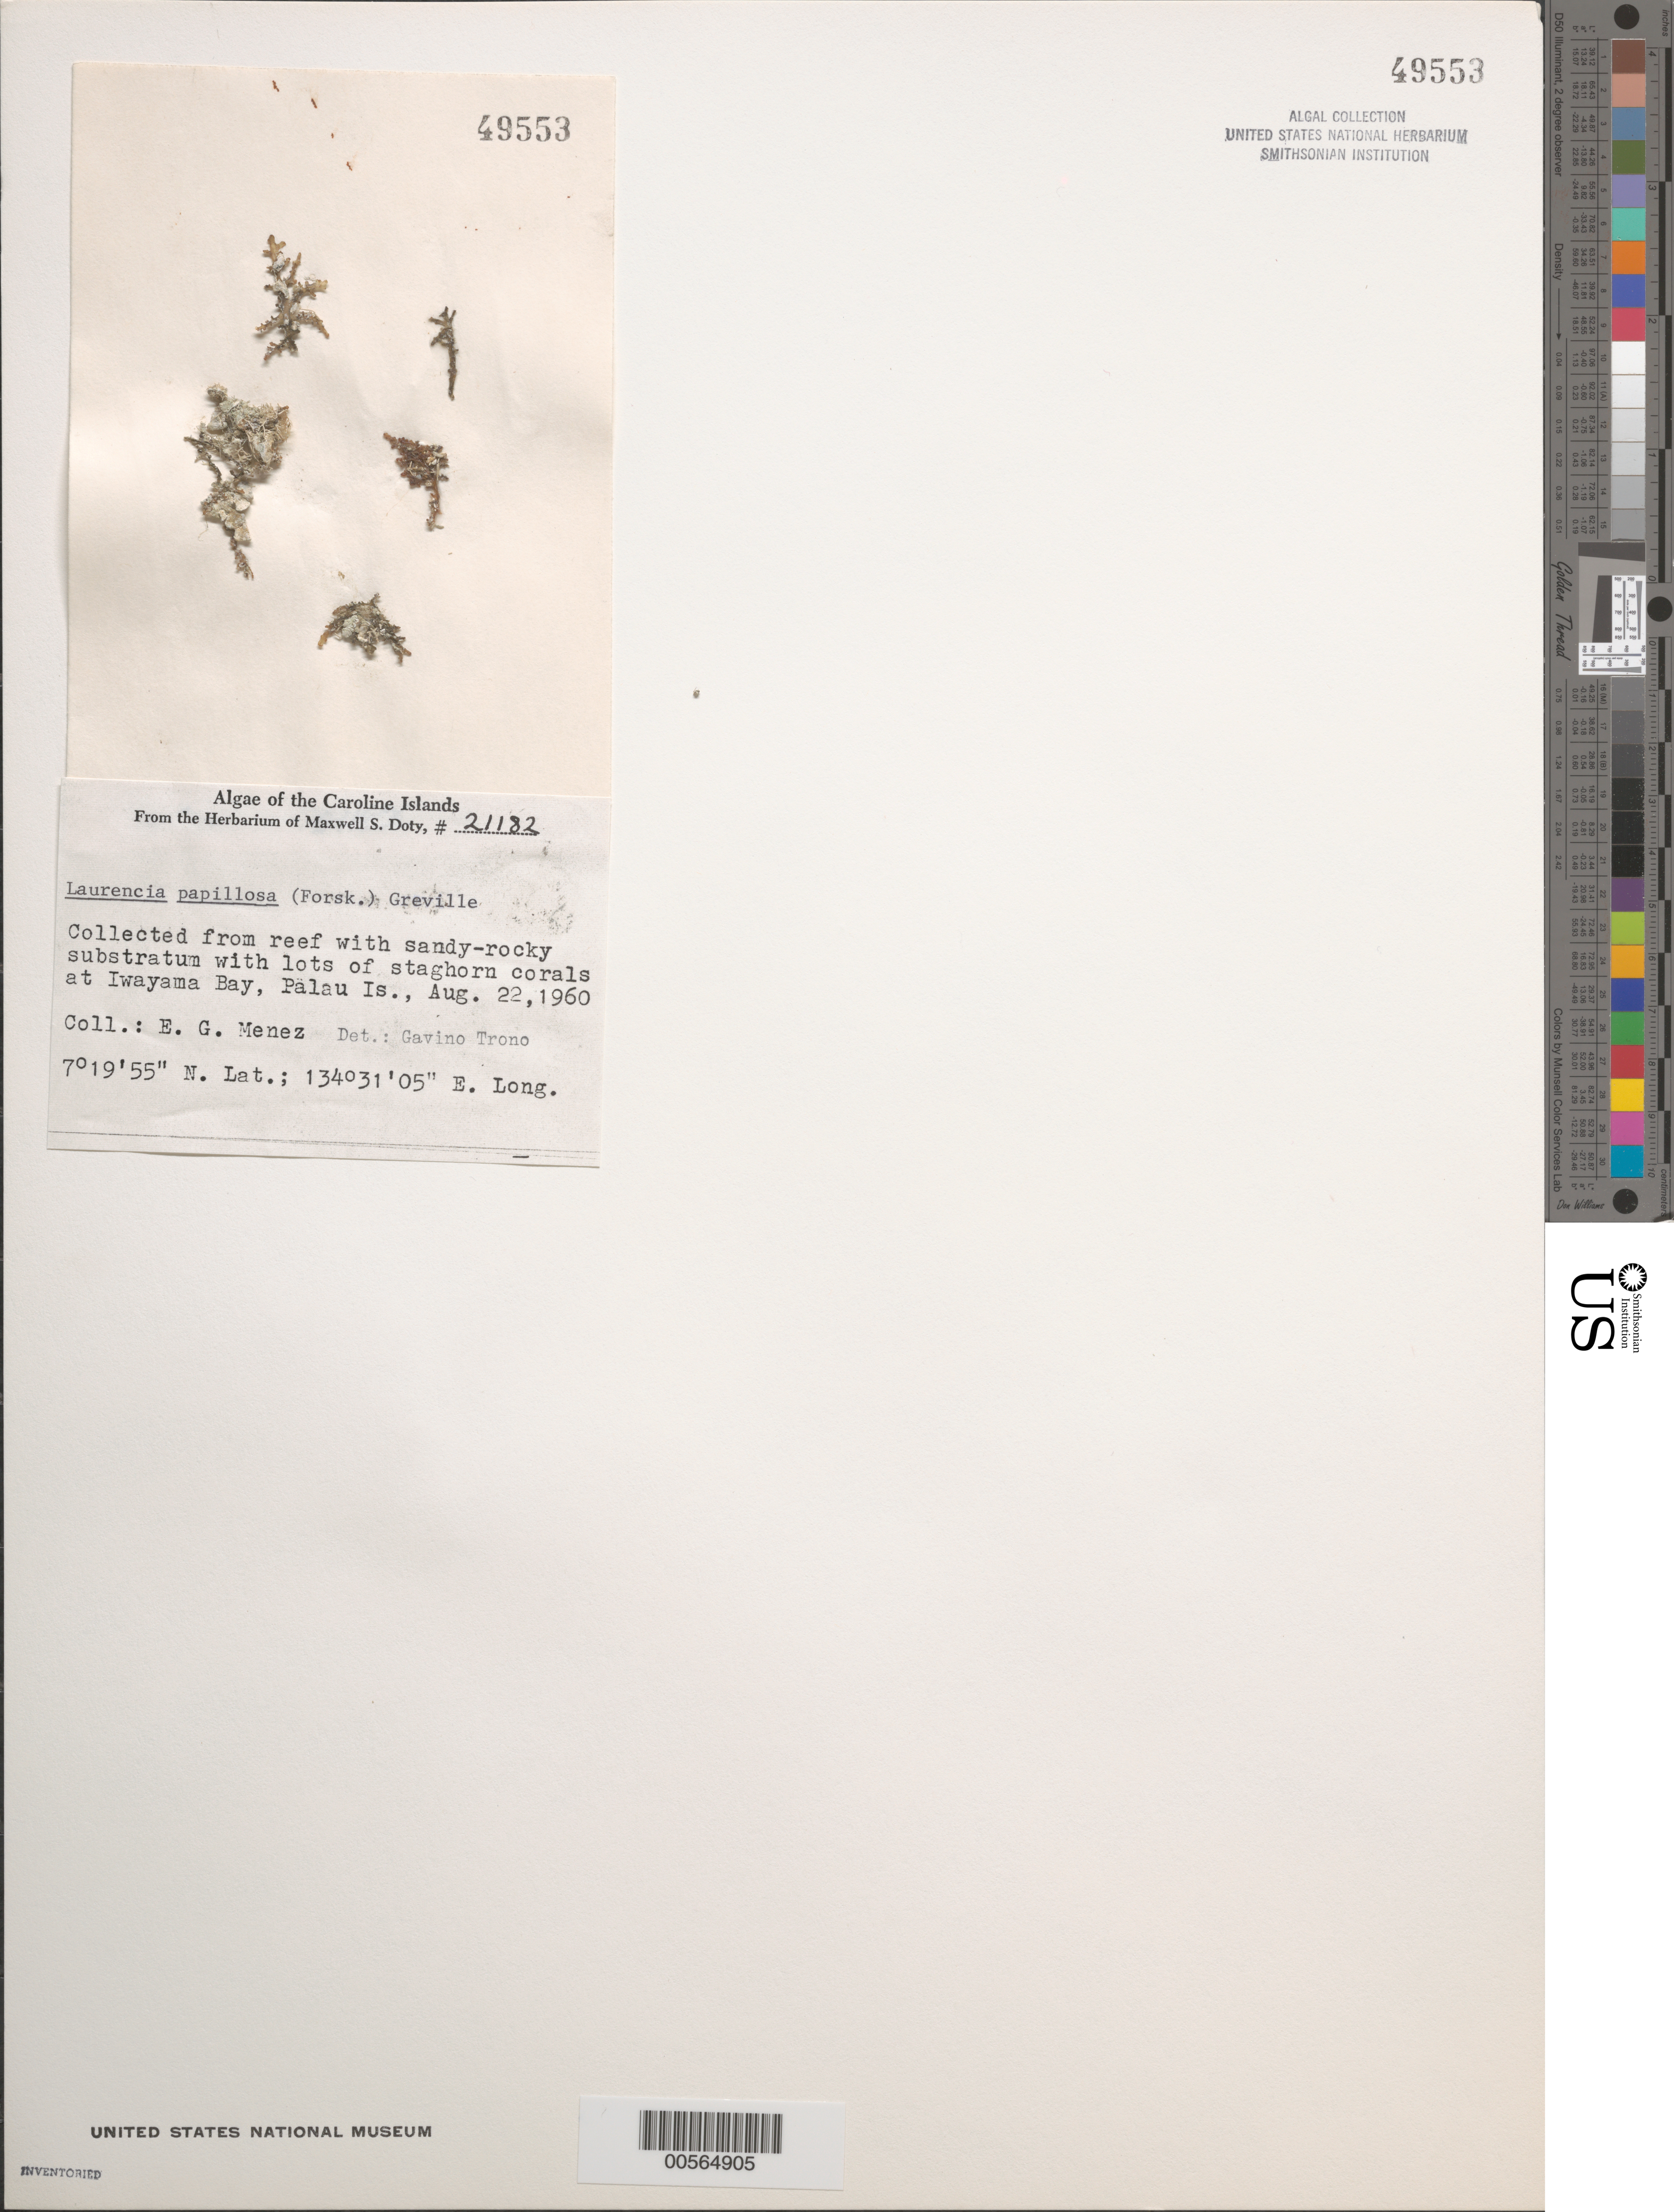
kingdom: Plantae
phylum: Rhodophyta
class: Florideophyceae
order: Ceramiales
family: Rhodomelaceae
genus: Laurencia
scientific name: Laurencia papillosa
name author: (C. Agardh) Grev.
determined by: Trono, Gavino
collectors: Meñez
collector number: MSD 21182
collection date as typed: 22 Aug 1960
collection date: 1960-08-22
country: Palau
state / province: Koror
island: Oreor (Koror)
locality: Iwayama Bay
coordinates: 7 19' 55" N, 134 31' 05" E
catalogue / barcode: US 49553